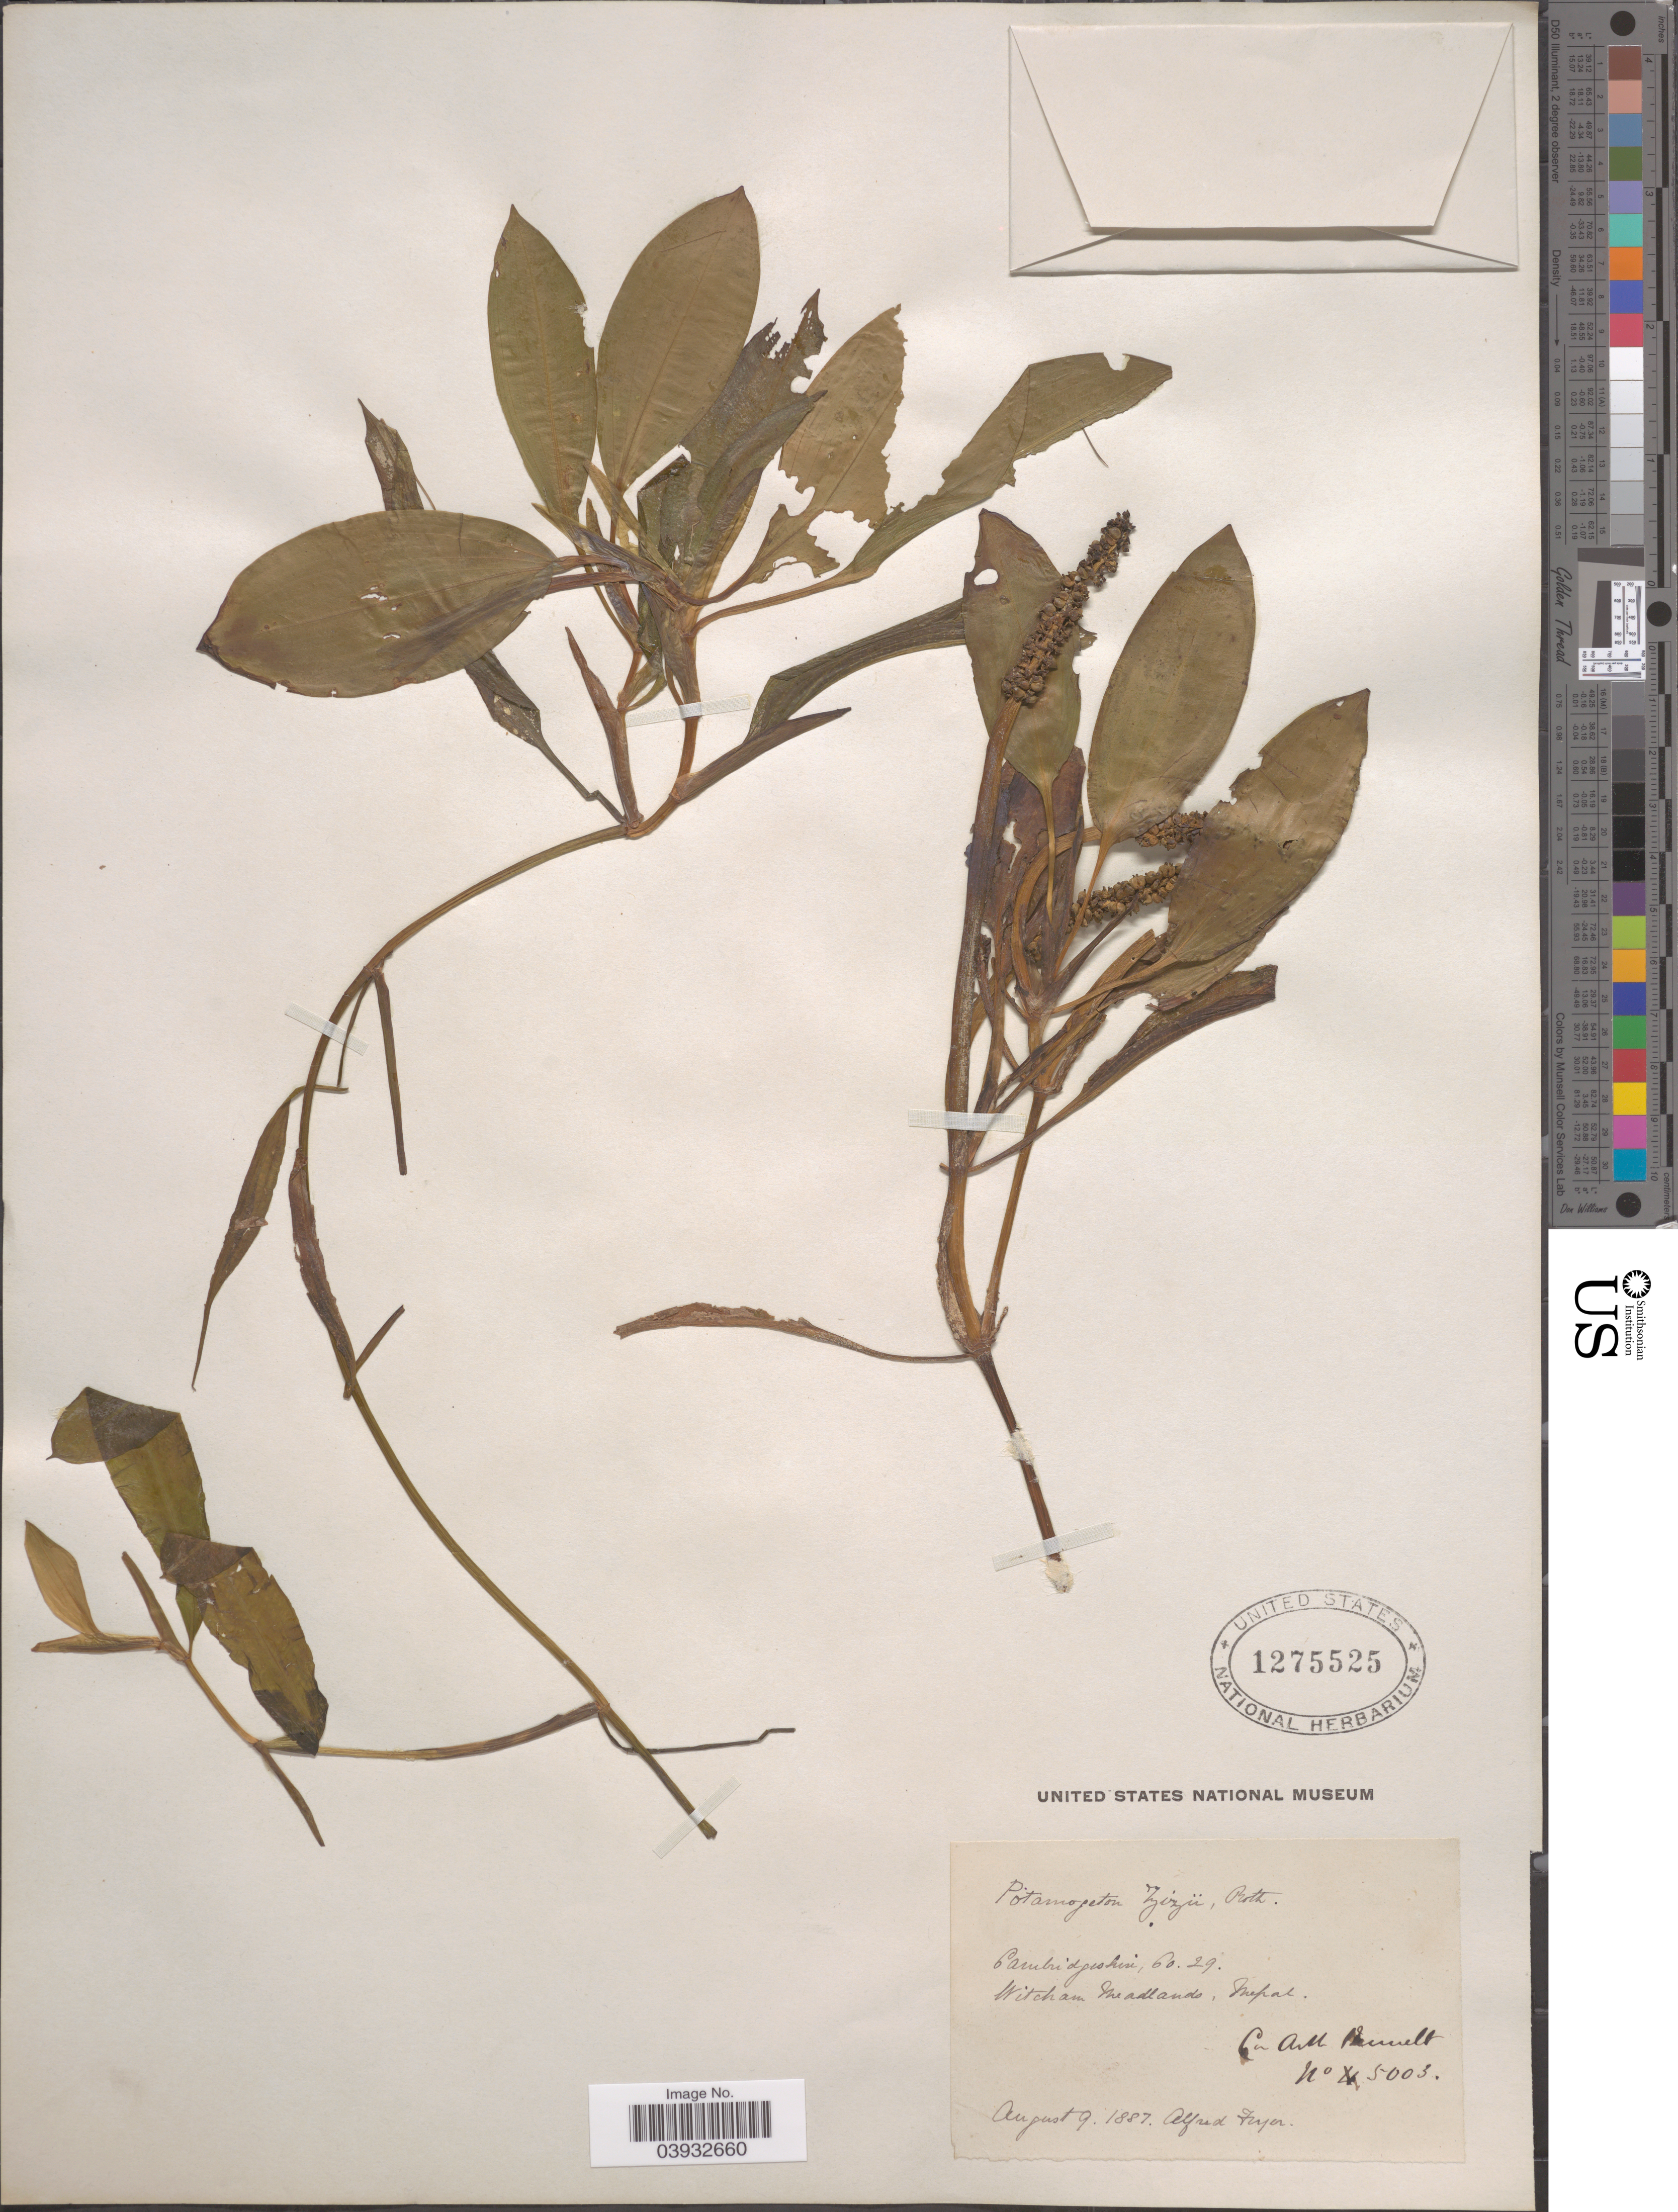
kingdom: Plantae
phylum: Tracheophyta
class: Liliopsida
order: Alismatales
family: Potamogetonaceae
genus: Potamogeton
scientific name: Potamogeton zizii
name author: Mert. & W.D.J. Koch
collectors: A. Fryer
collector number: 5003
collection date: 1887-08-09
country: United Kingdom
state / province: England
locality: Cambridgeshire, Co. 29. Witcham Meadlands Mepal.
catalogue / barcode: US 1275525